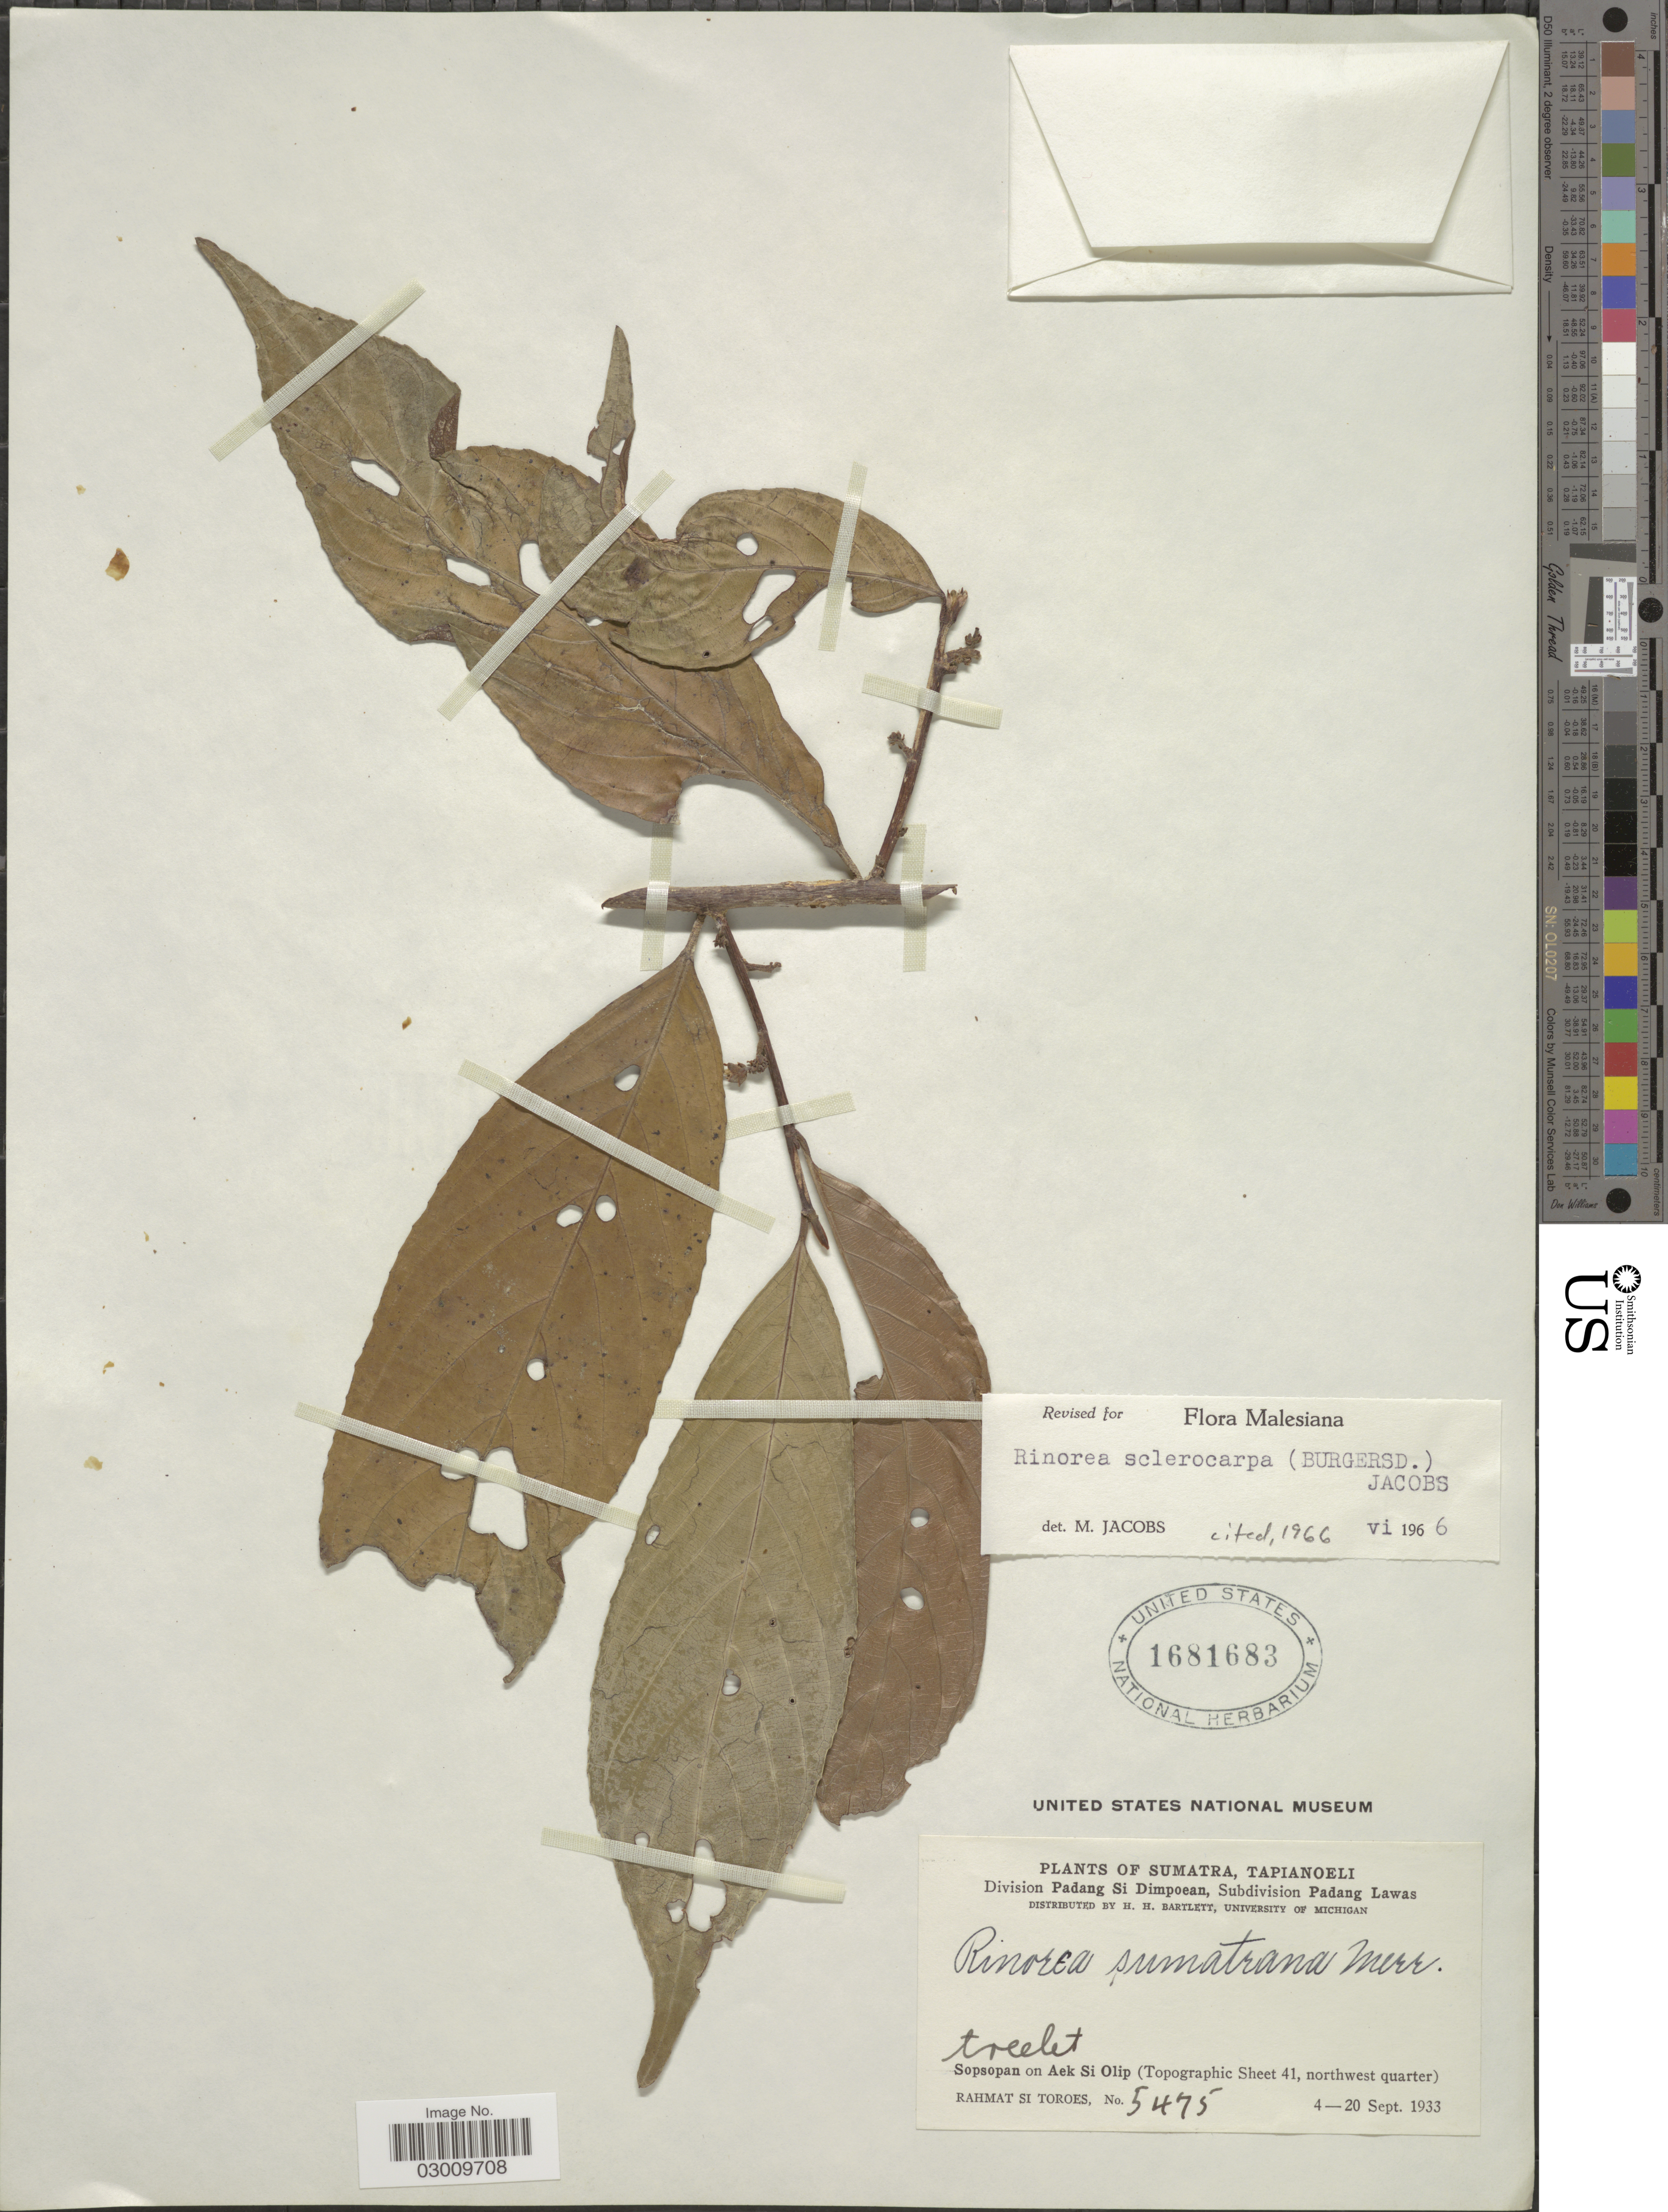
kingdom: Plantae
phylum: Tracheophyta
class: Magnoliopsida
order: Malpighiales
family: Violaceae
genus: Rinorea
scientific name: Rinorea sclerocarpa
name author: (Burgersd.) M. Jacobs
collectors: Rahmat Si Boeea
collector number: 5475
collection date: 1933-09-04/1933-09-20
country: Indonesia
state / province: Sumatra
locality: Tapianoeli. Division Padang Si Dimpoean, Subdivision Padang Lawas. Sopsopan on Aek Si Olip (Topographic Sheet 41, northwest quarter).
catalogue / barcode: US 1681683